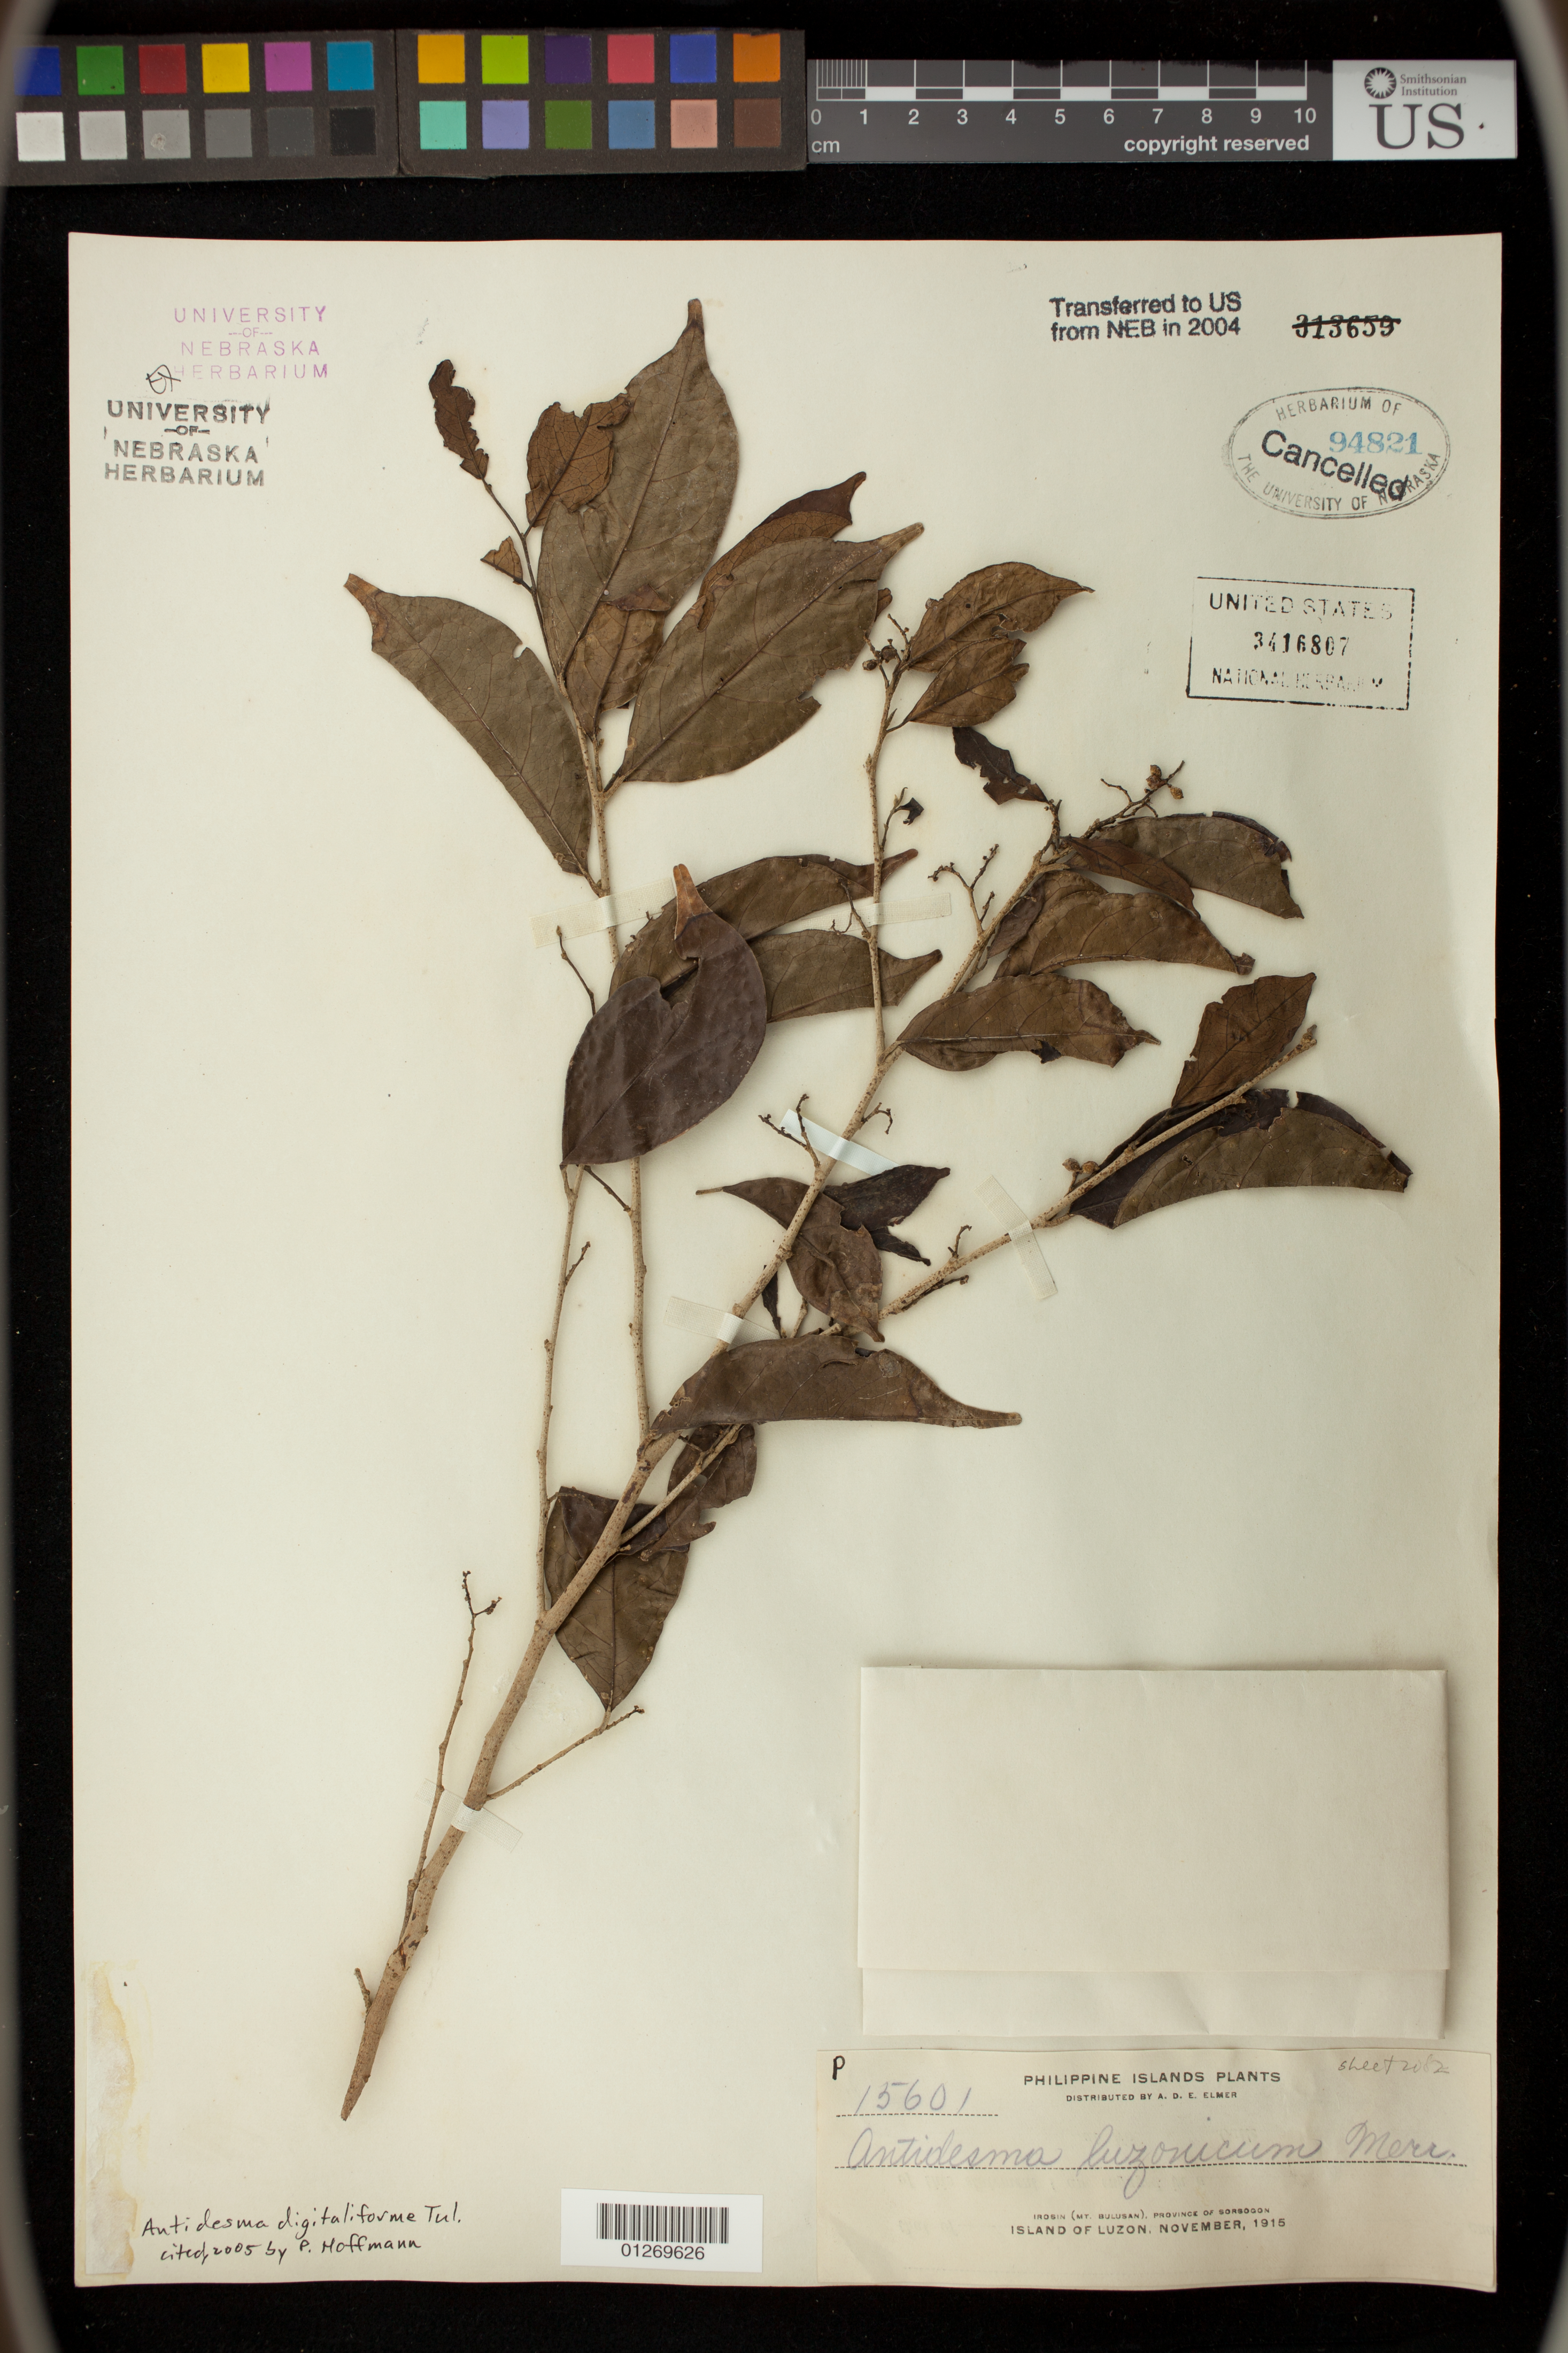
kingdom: Plantae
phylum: Tracheophyta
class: Magnoliopsida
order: Malpighiales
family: Phyllanthaceae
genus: Antidesma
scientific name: Antidesma digitaliforme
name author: Tul.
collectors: A. D. E. Elmer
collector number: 15601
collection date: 1915-11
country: Philippines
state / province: Bicol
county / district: Sorsogon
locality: Irosin (Mt. Bulusan), Province of Sorsogon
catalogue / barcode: US 3416807